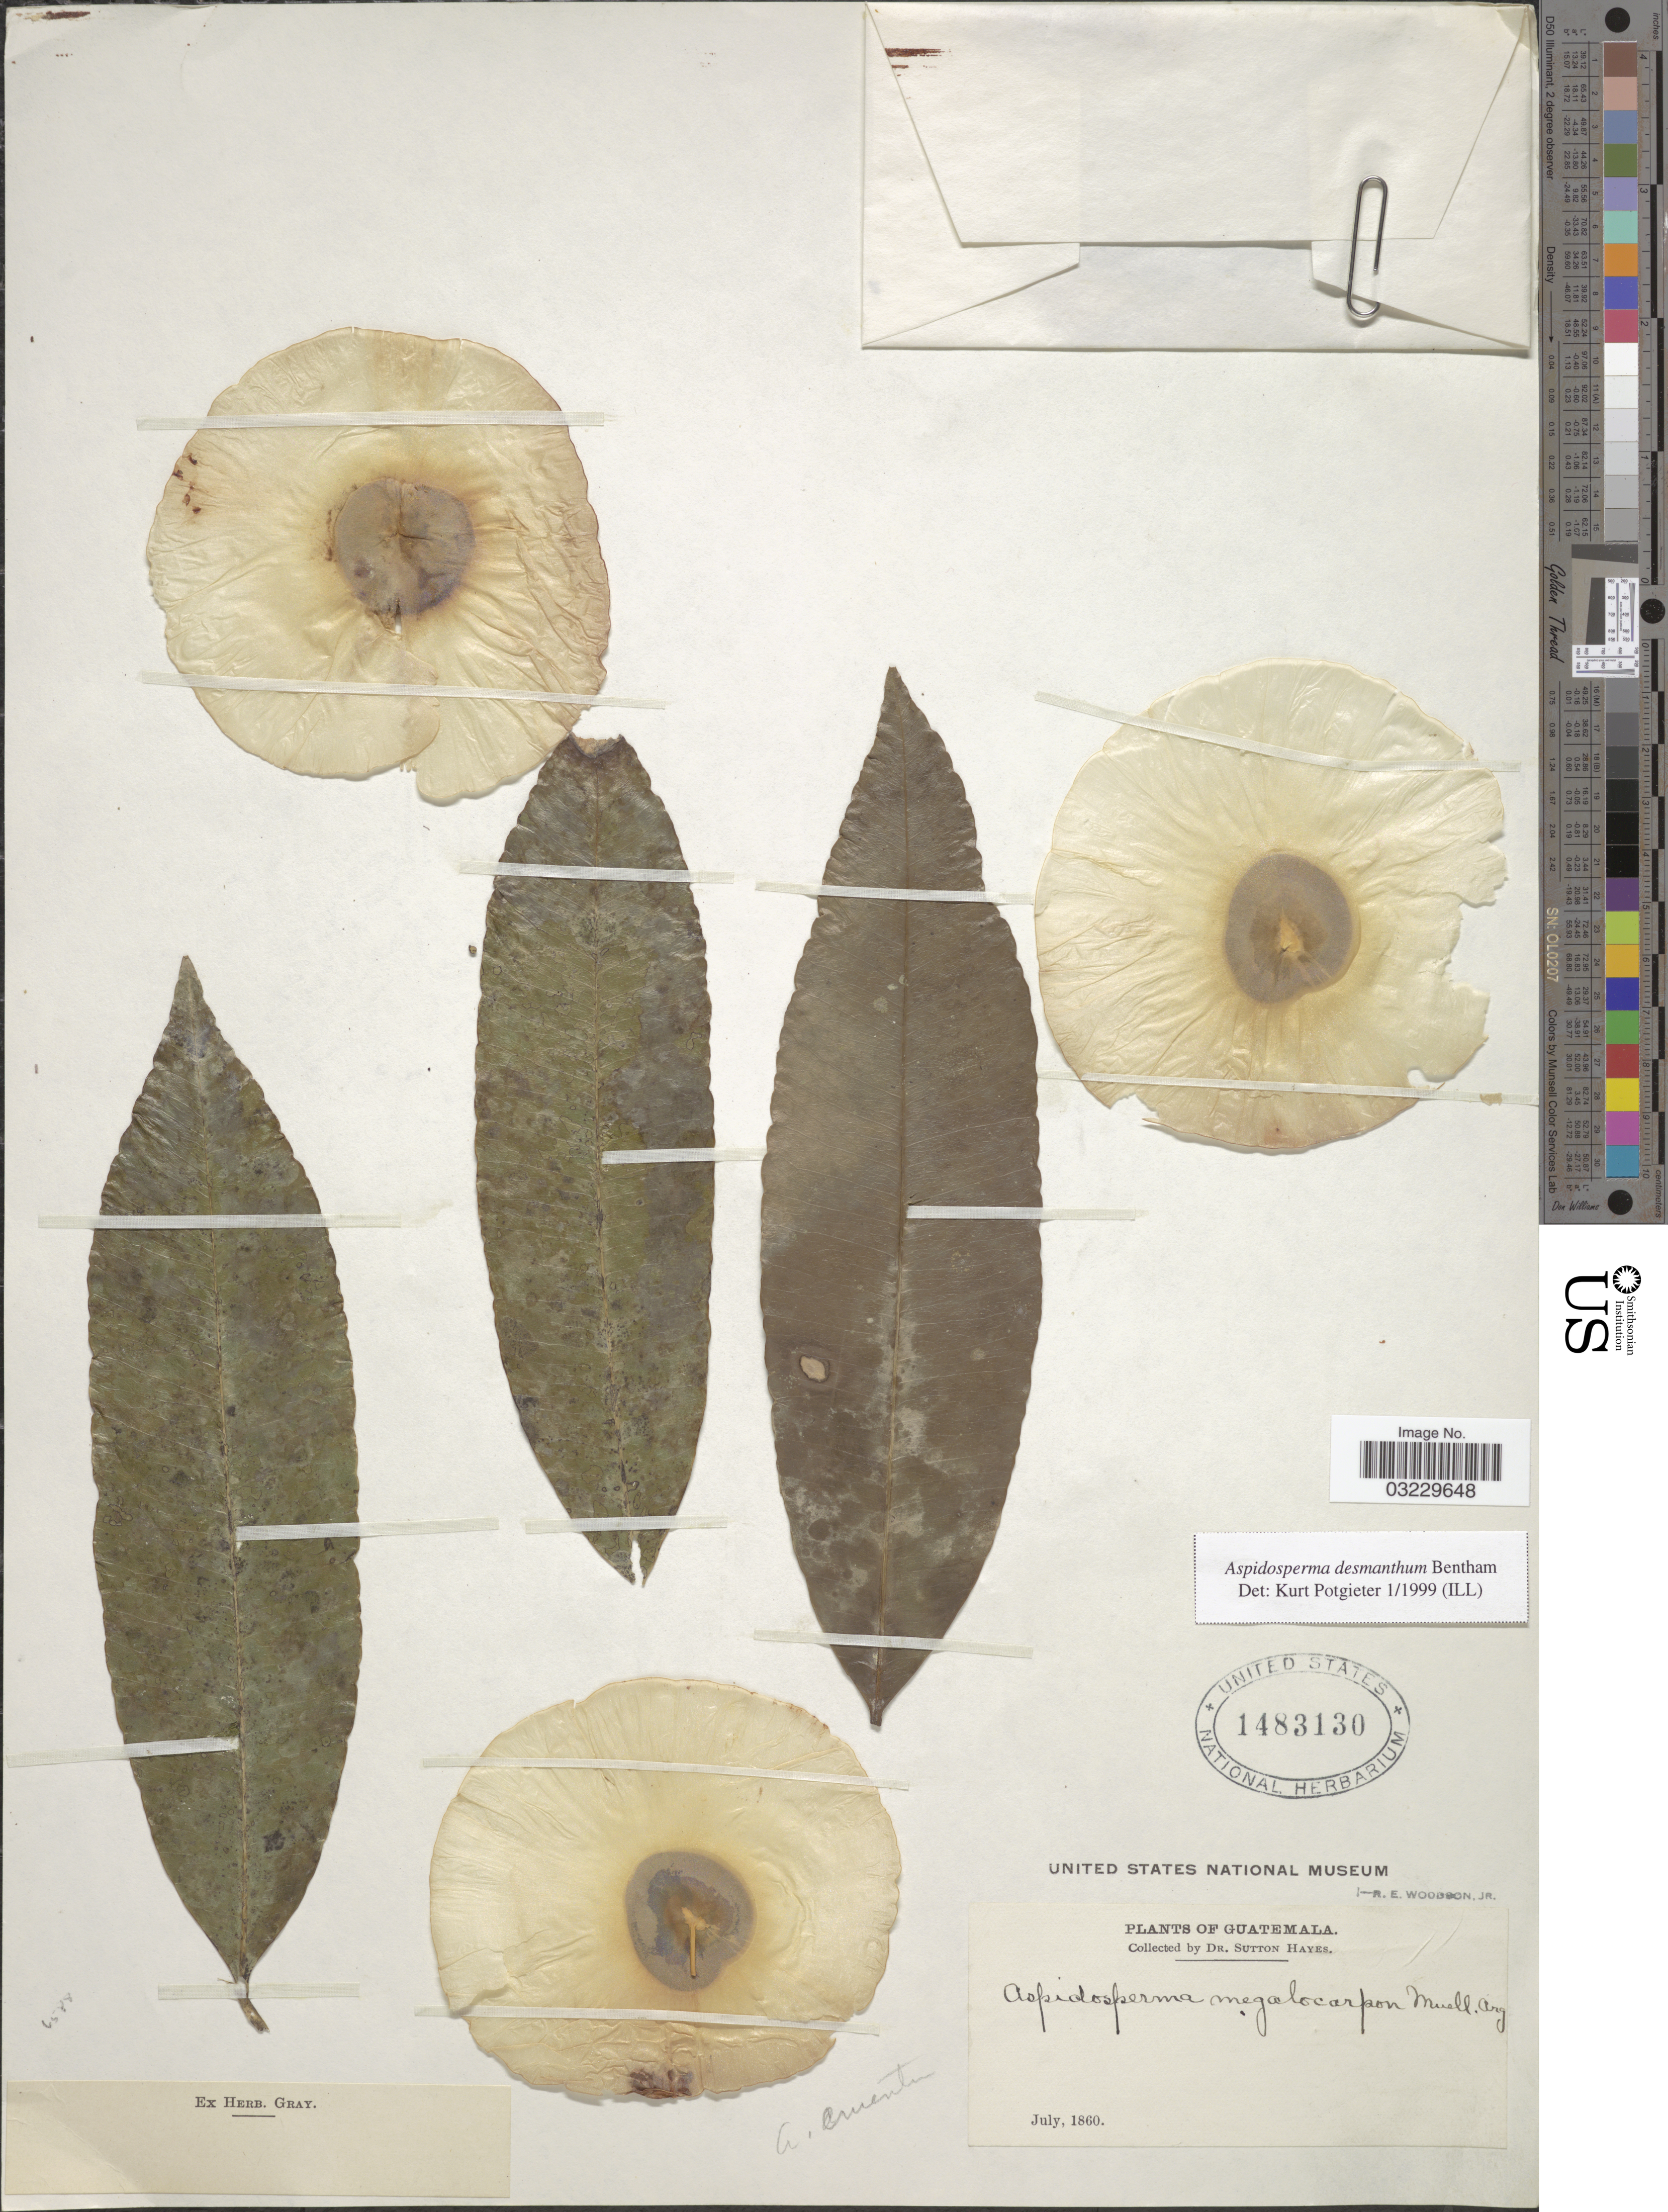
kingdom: Plantae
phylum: Tracheophyta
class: Magnoliopsida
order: Gentianales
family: Apocynaceae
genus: Aspidosperma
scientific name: Aspidosperma desmanthum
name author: Benth. ex Müll. Arg.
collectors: S. Hayes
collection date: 1860-07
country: Guatemala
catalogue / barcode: US 1483130